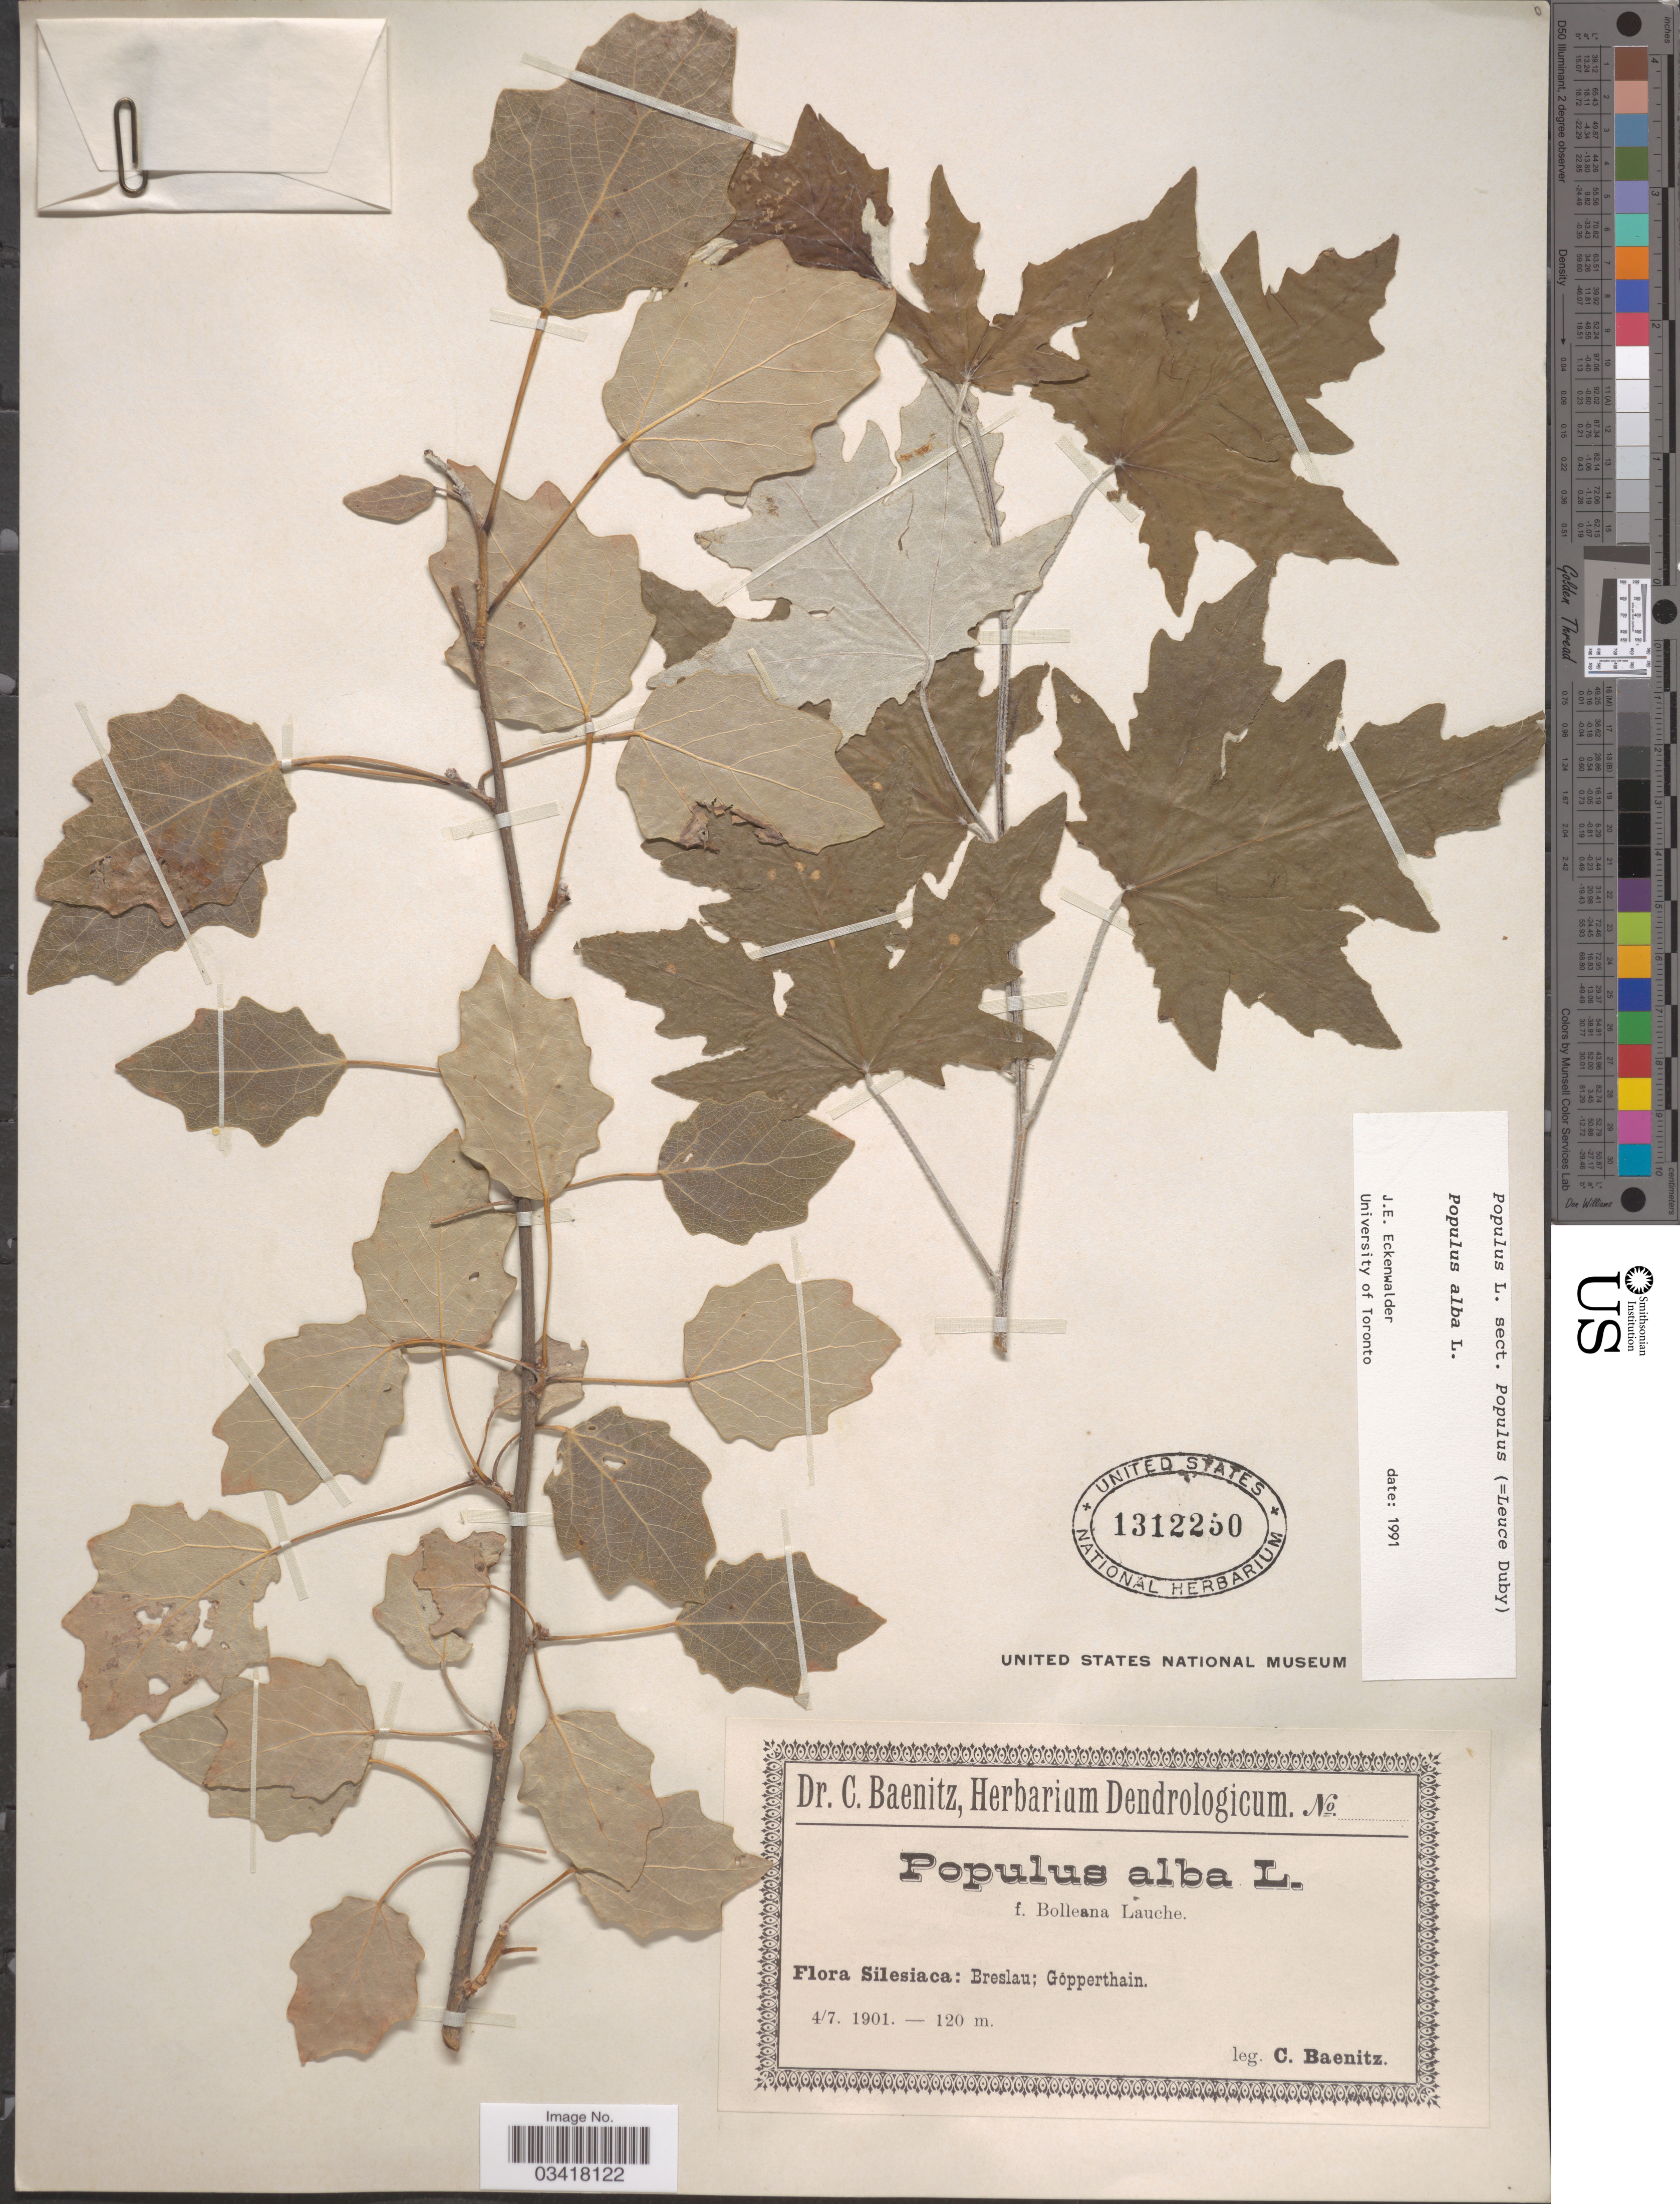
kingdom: Plantae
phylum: Tracheophyta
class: Magnoliopsida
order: Malpighiales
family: Salicaceae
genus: Populus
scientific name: Populus alba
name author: L.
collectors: C. G. Baenitz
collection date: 1901-07-04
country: Poland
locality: Silesiaca: Breslau; Göpperthain.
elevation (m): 120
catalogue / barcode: US 1312250